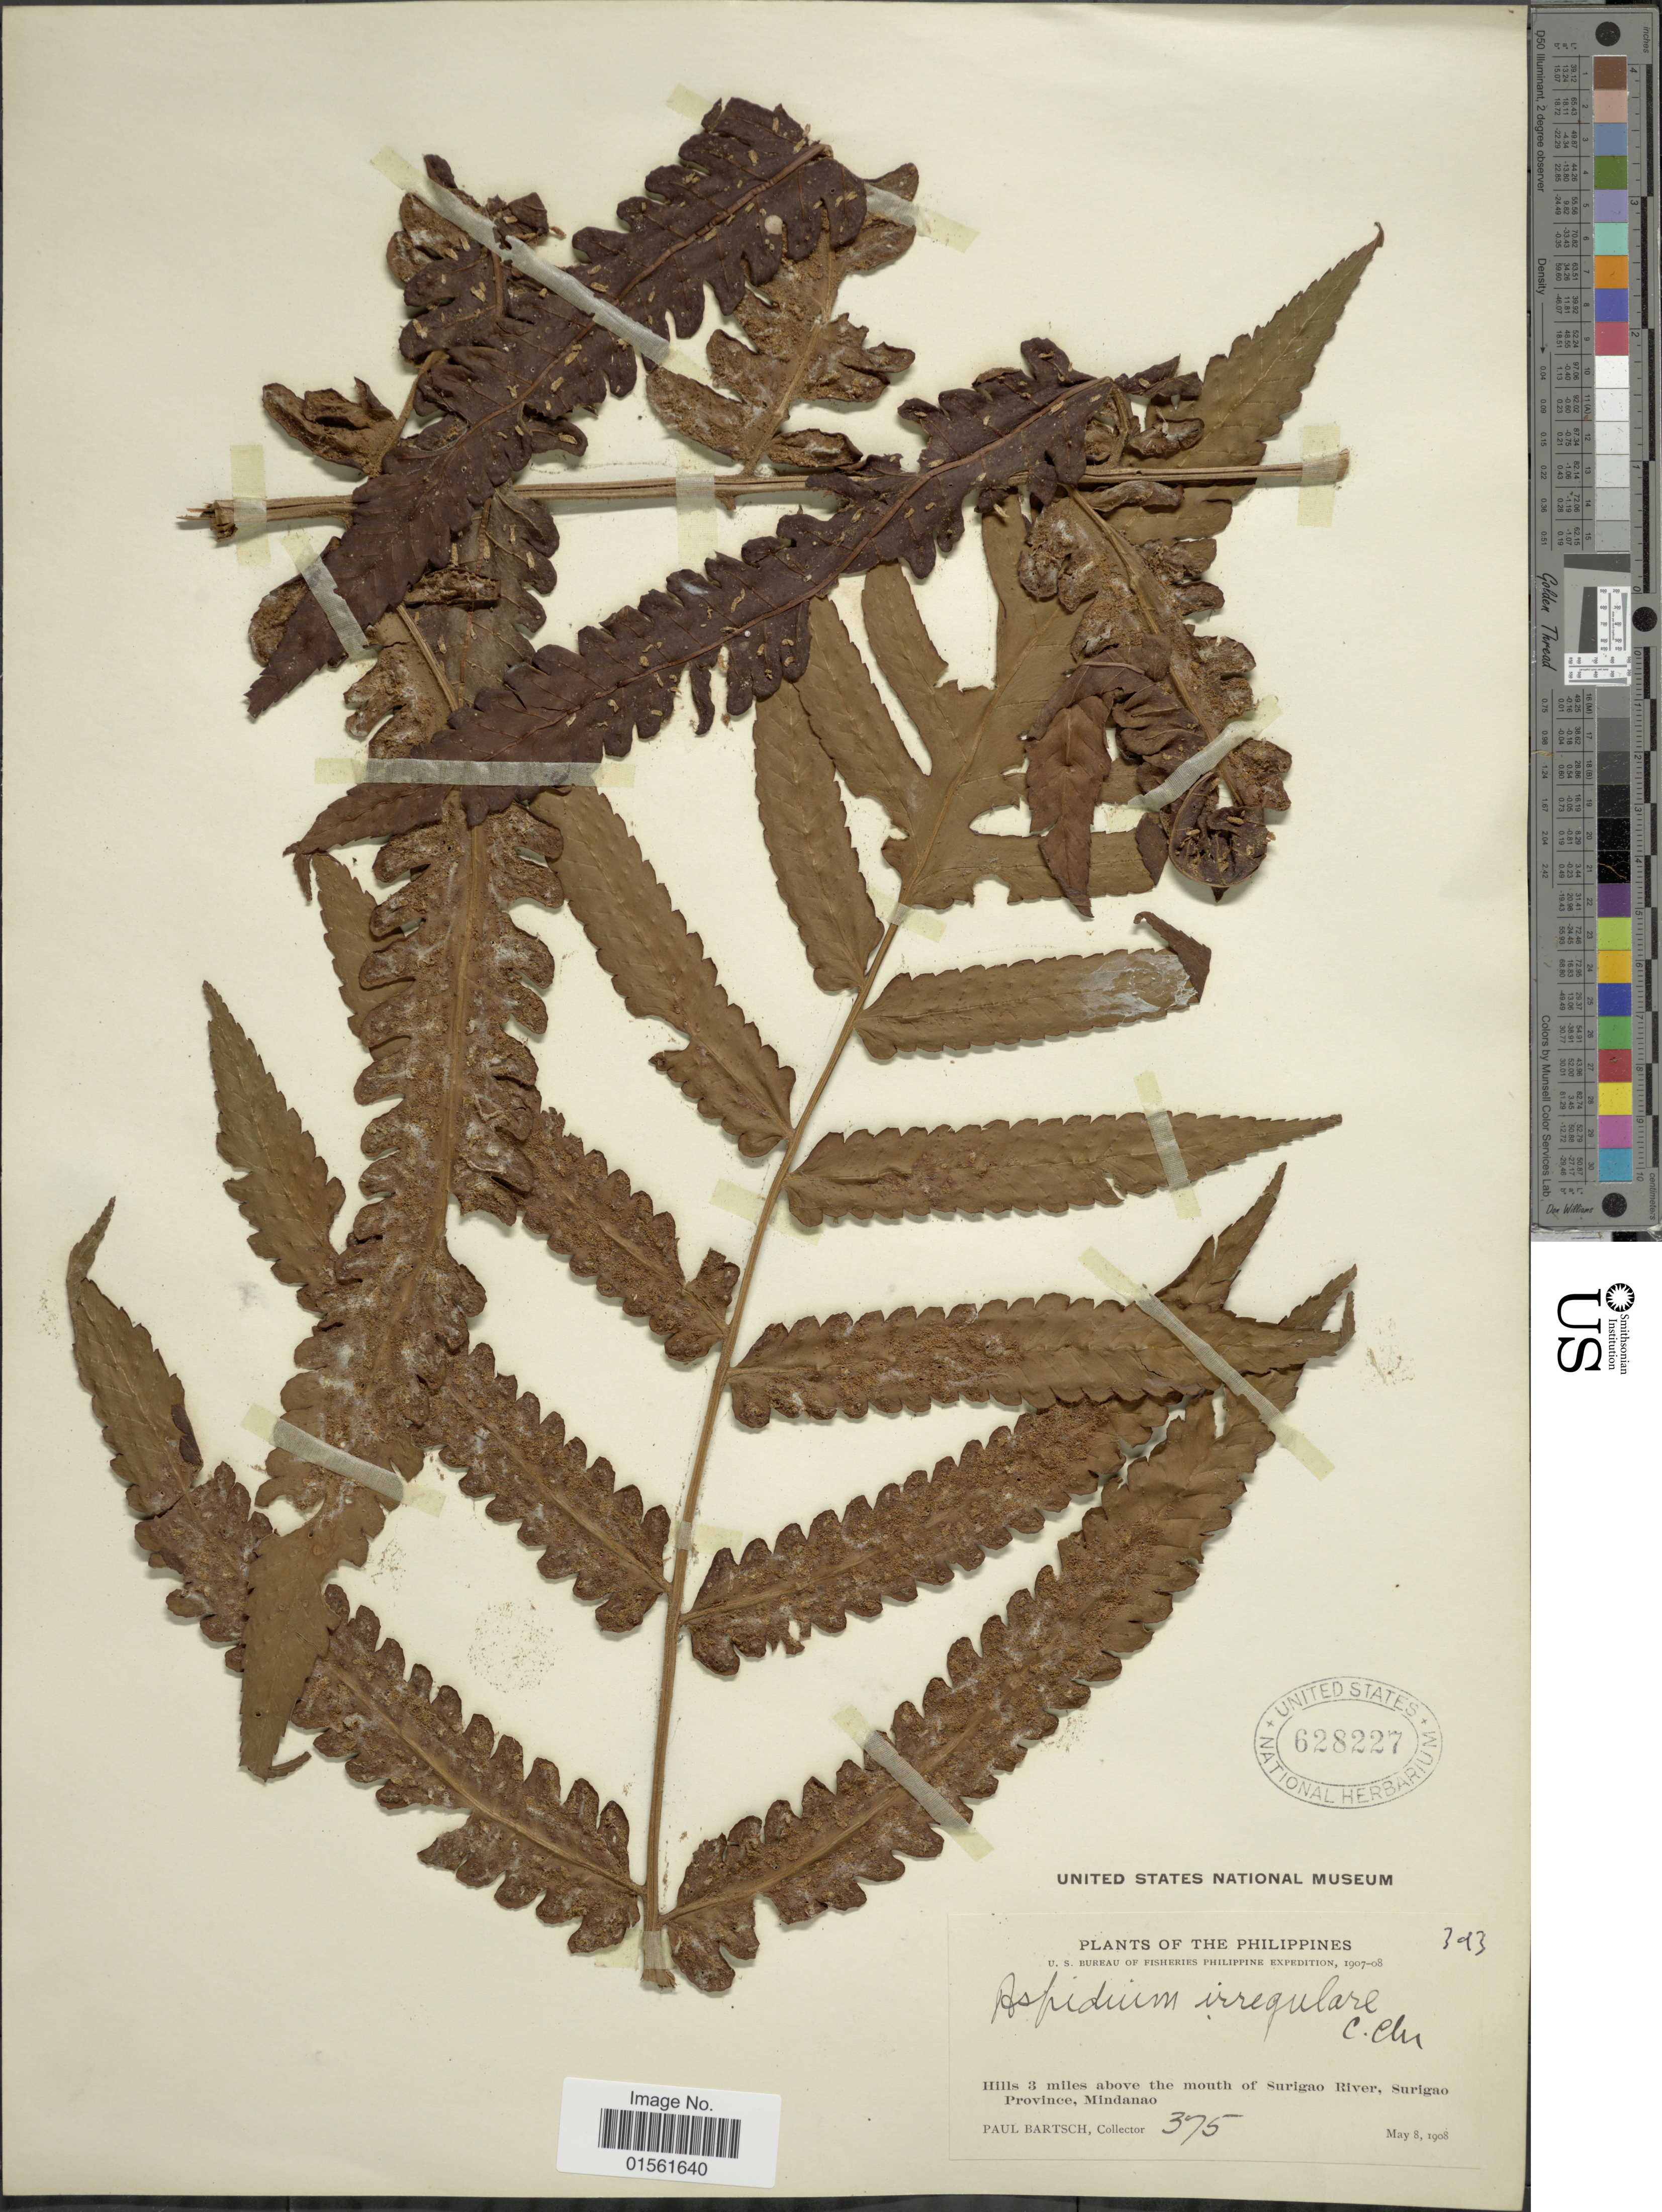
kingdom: Plantae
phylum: Tracheophyta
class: Polypodiopsida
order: Polypodiales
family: Dryopteridaceae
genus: Pleocnemia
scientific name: Pleocnemia irregularis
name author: (C. Presl) Holttum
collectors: P. Bartsch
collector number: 375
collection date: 1908-05-08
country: Philippines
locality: Hills 3 miles above the mouth of Surigao River, Surigao Province, Mindanao.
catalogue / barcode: US 628227